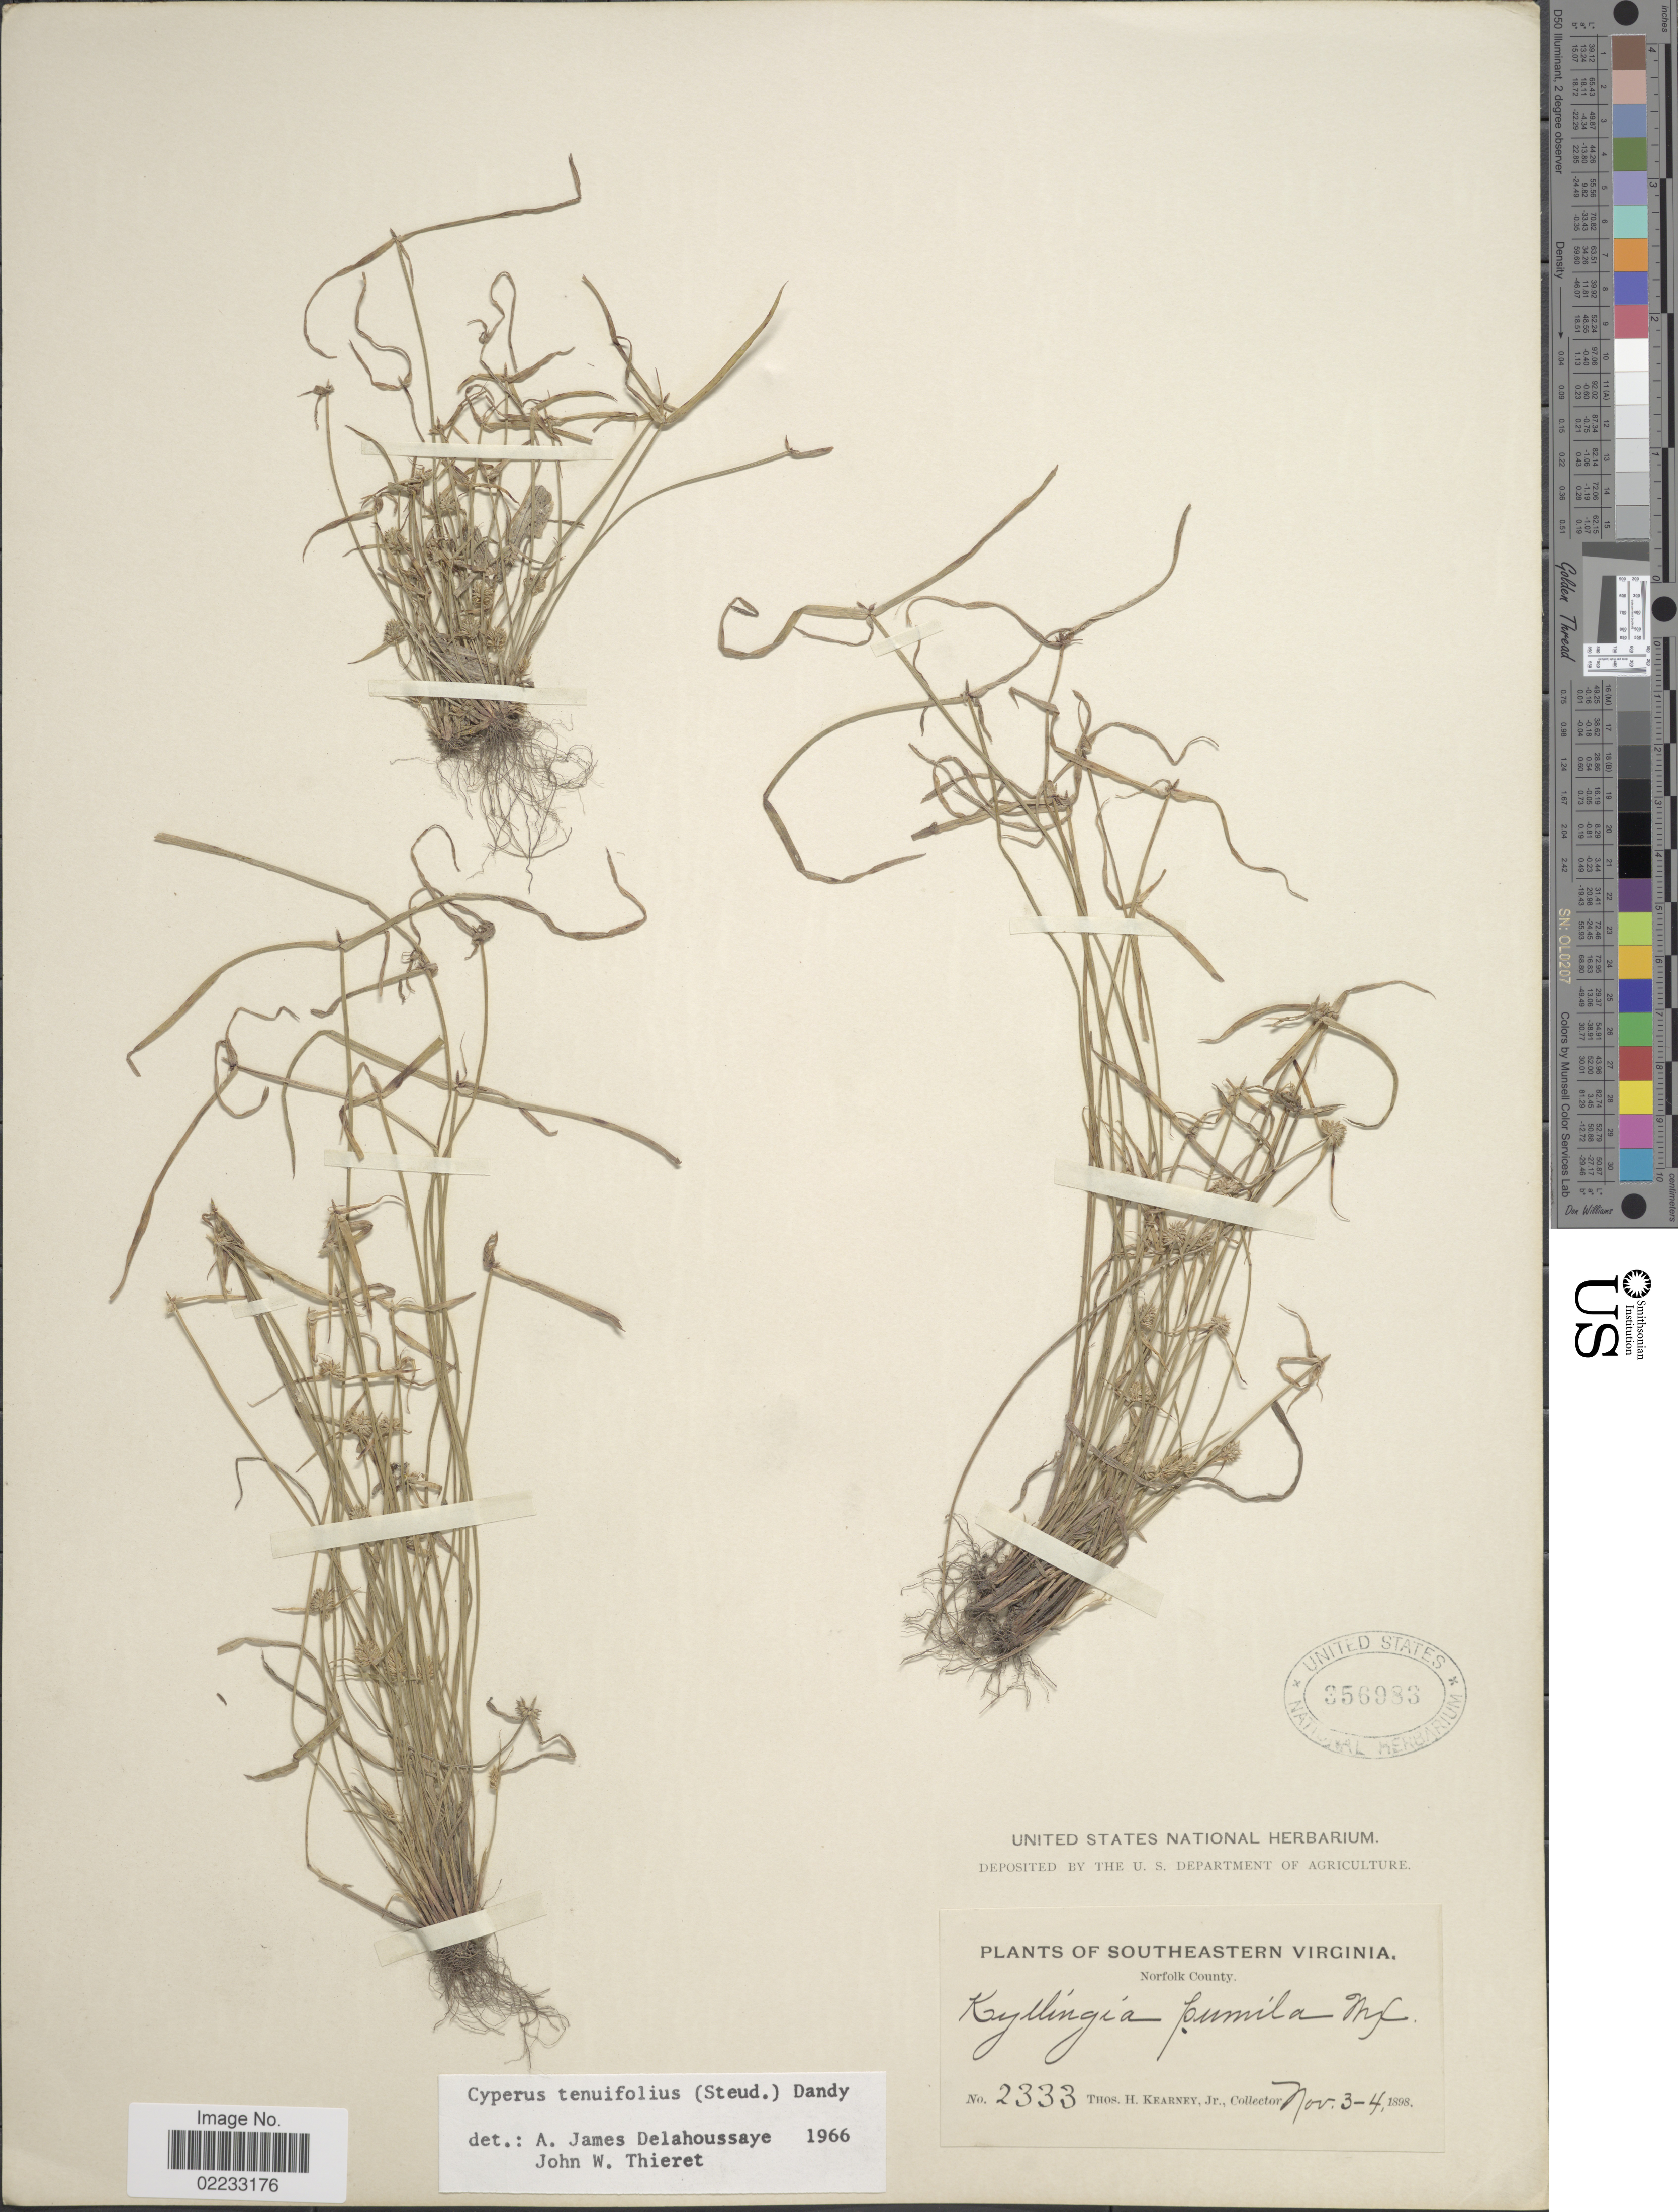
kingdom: Plantae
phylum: Tracheophyta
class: Liliopsida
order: Poales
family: Cyperaceae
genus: Cyperus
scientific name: Cyperus hortensis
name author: (Salzm. ex Steud.) Dorr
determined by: Strong, Mark T., (BOT), Smithsonian Institution - National Museum of Natural History (UNITED STATES)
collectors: T. H. Kearney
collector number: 2333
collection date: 1898-11-03/1898-11-04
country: United States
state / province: Virginia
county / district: City of Norfolk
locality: Southeastern Virginia, Norfolk County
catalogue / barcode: US 356983